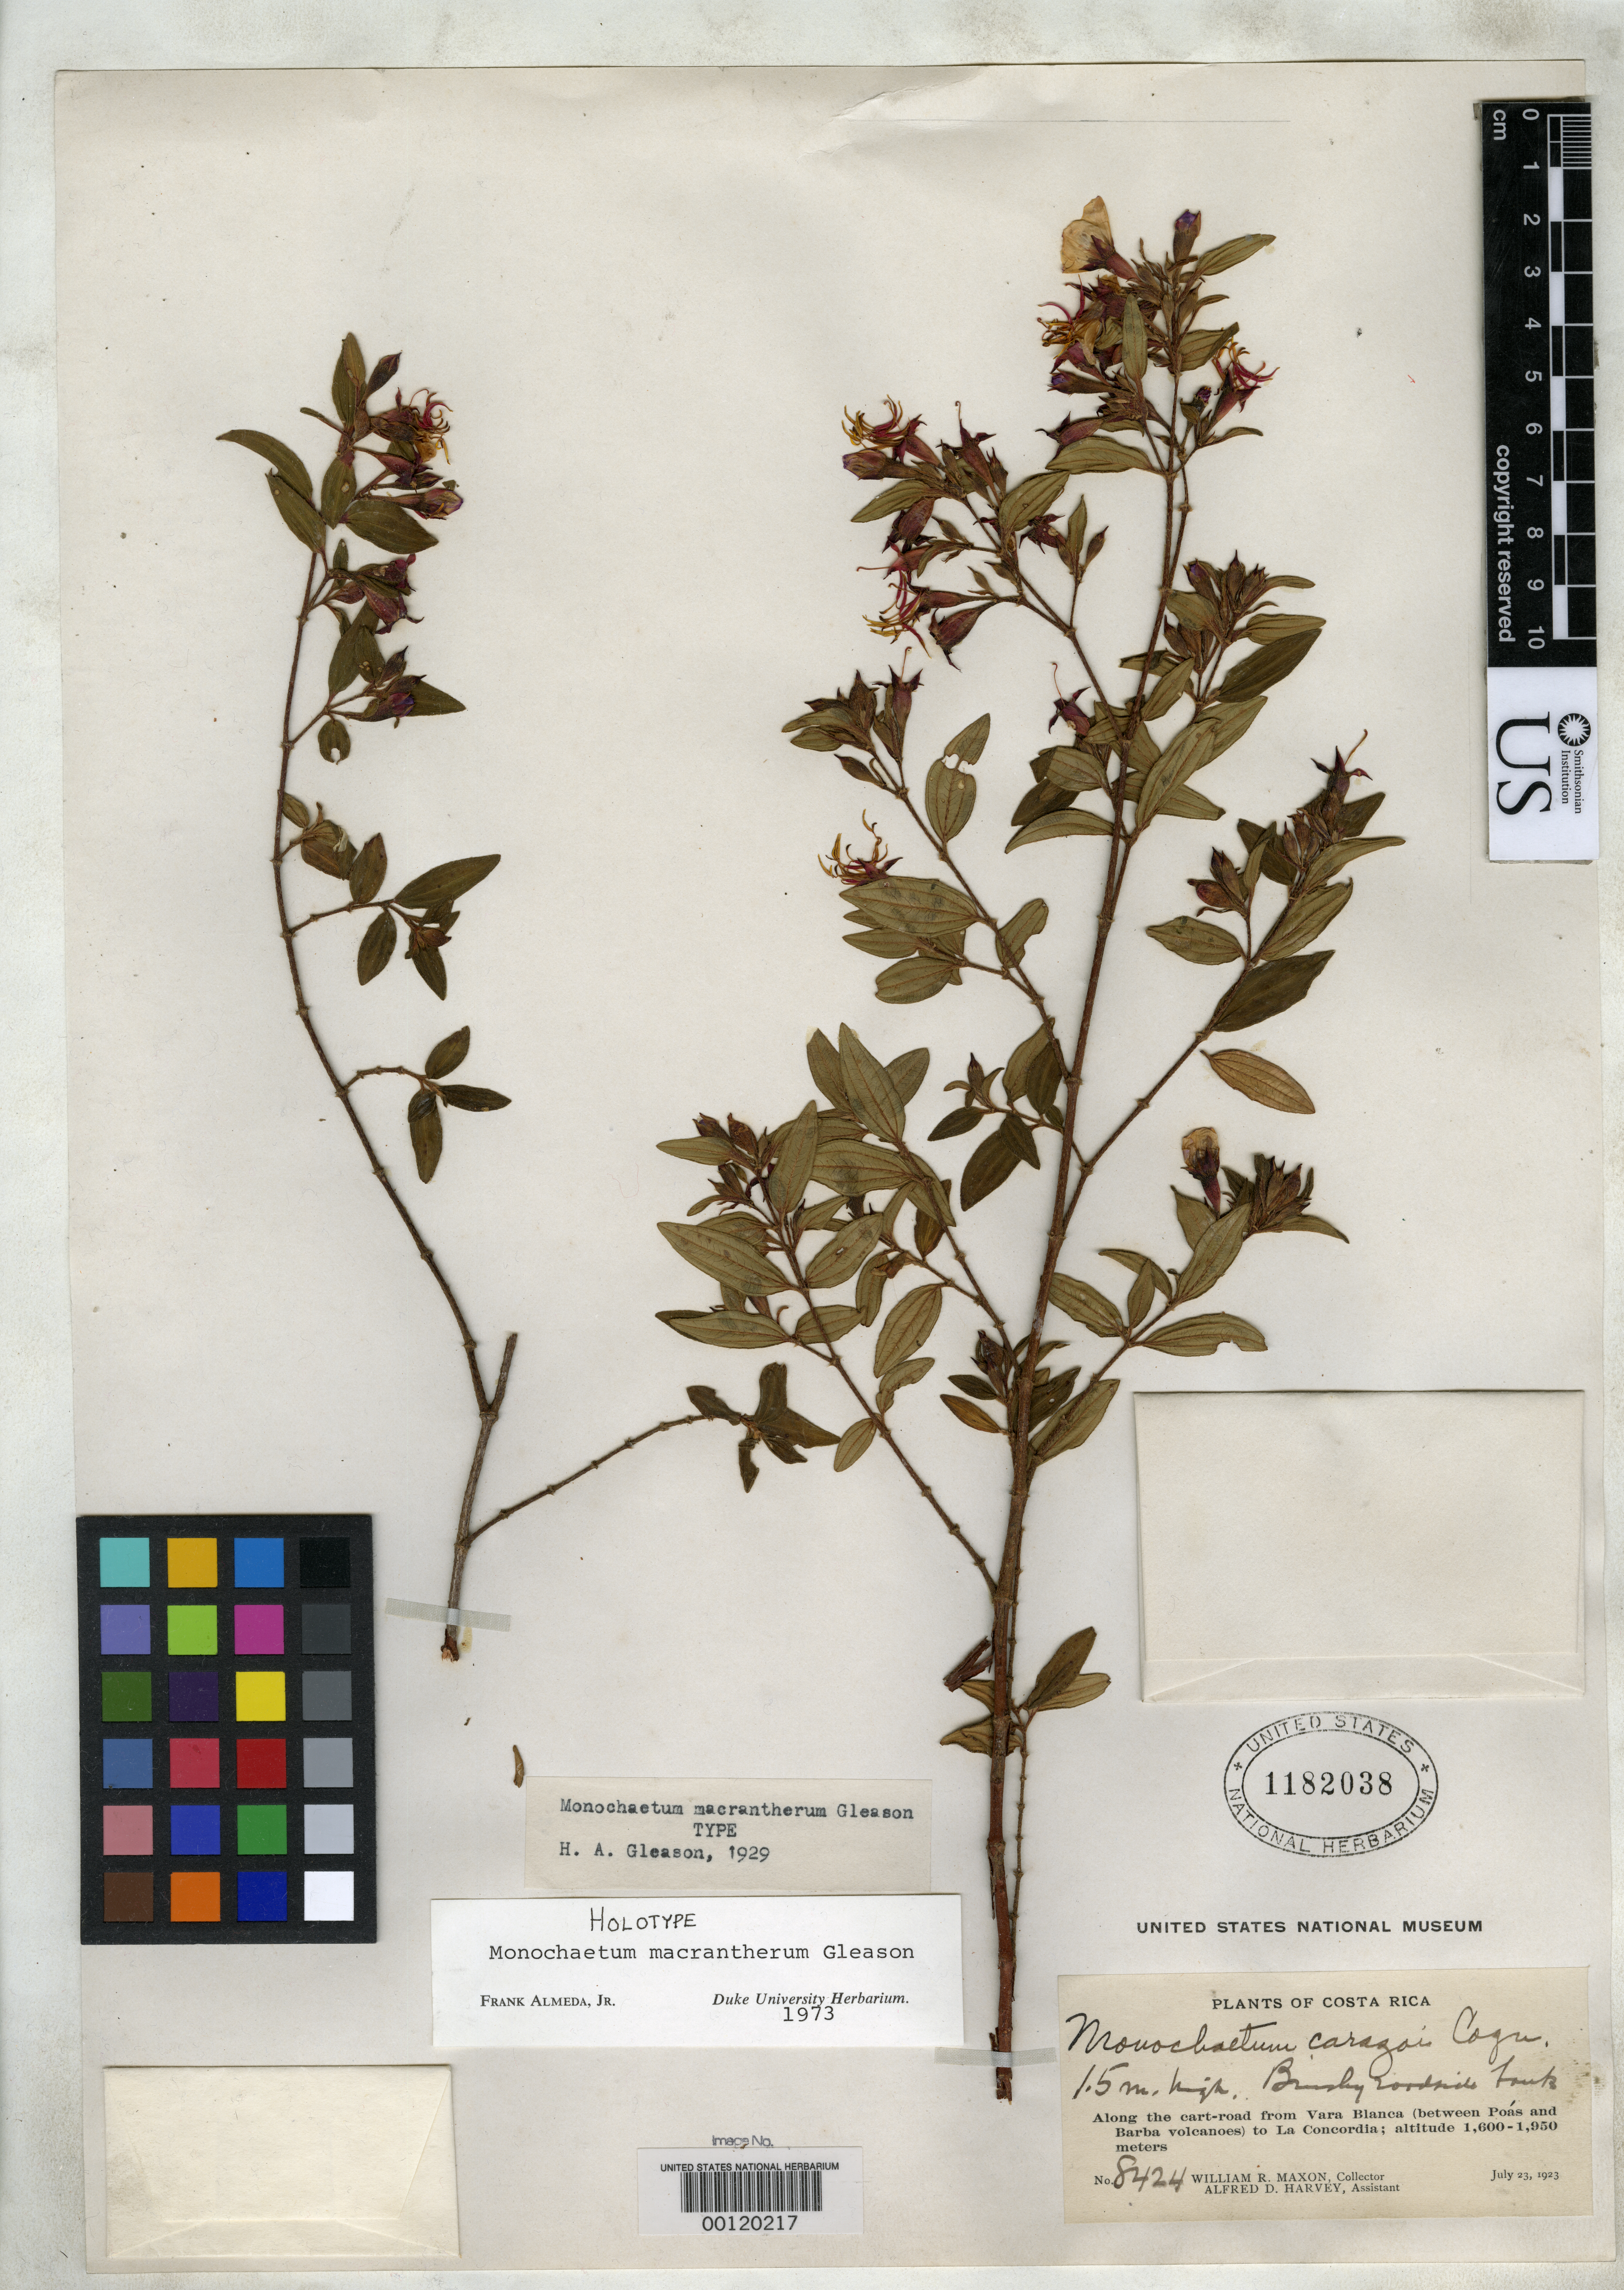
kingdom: Plantae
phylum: Tracheophyta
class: Magnoliopsida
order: Myrtales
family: Melastomataceae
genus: Monochaetum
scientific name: Monochaetum macrantherum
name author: Gleason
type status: Holotype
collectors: W. R. Maxon & A. D. Harvey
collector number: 8424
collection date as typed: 23 Jul 1923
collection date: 1923-07-23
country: Costa Rica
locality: Along road from Vara Blanca to La Concordia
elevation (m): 1600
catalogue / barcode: US 1182038